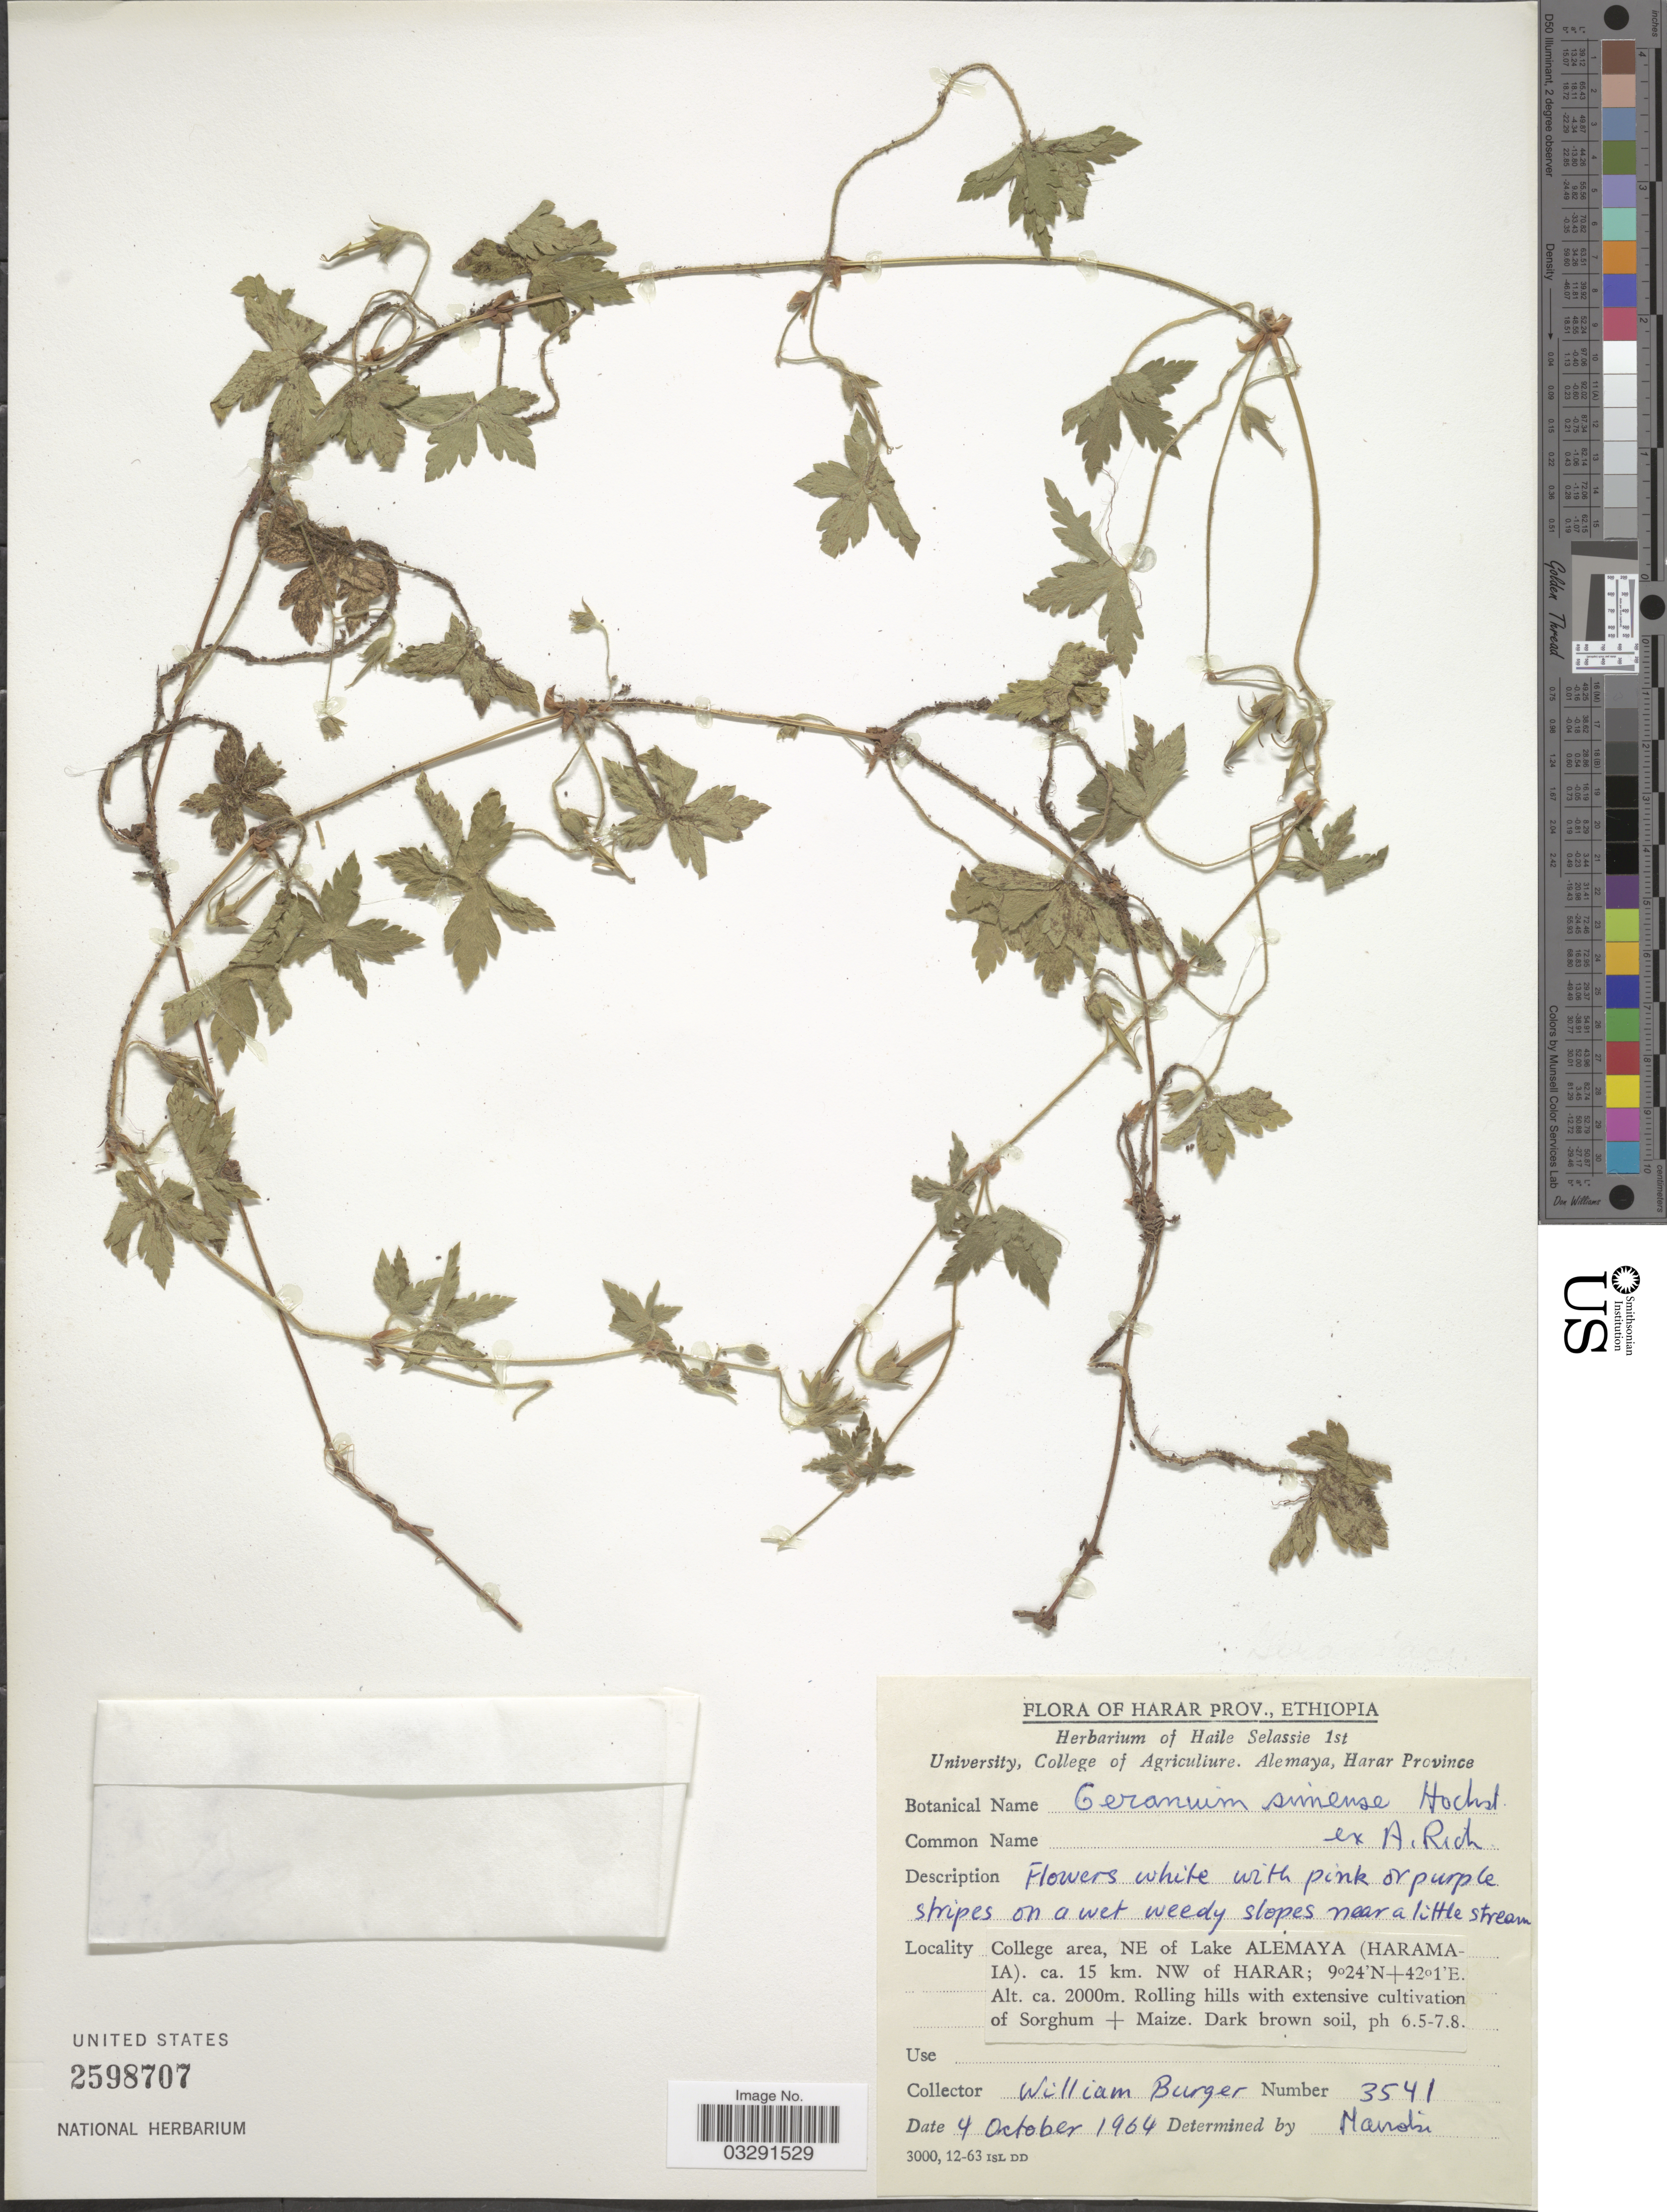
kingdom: Plantae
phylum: Tracheophyta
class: Magnoliopsida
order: Geraniales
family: Geraniaceae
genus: Geranium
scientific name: Geranium arabicum subsp. arabicum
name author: Forssk.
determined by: Aedo, C.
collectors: W. Burger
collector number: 3541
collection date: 1964-10-04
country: Ethiopia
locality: Harar Prov. College area, NE of Lake Alemaya (Haramaia). ca. 15 km. NW of Harar.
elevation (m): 2000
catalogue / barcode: US 2598707